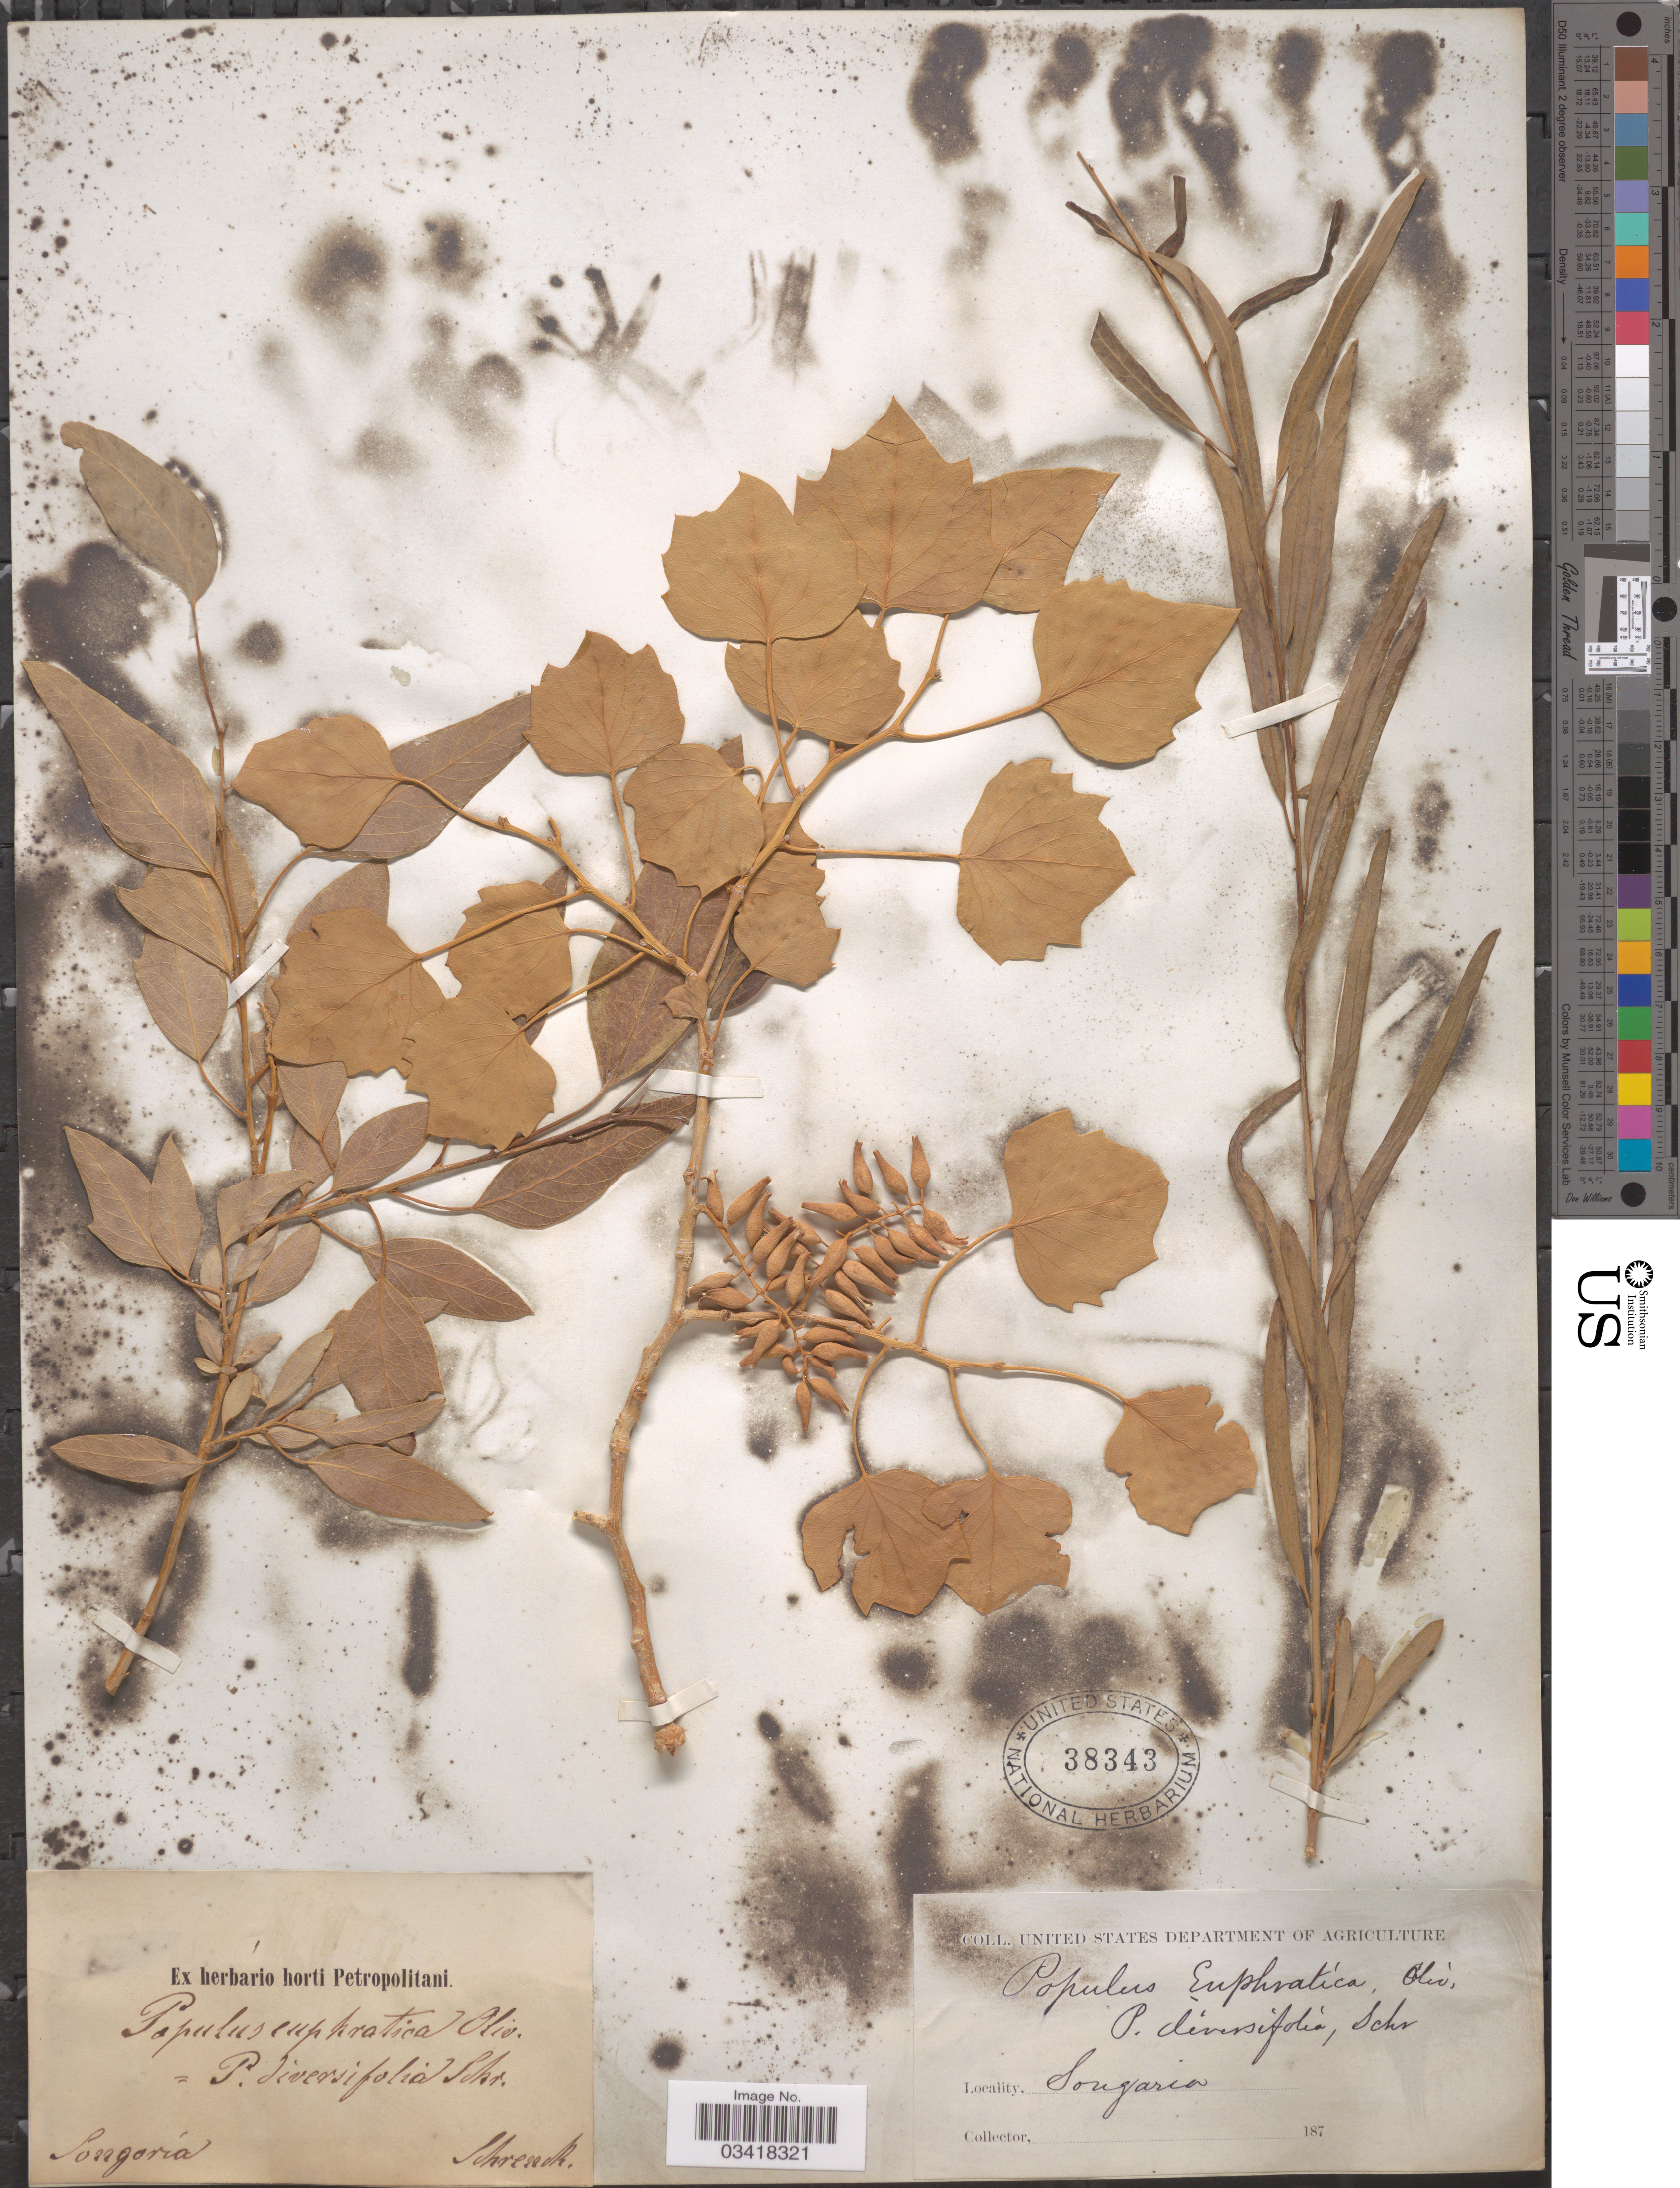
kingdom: Plantae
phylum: Tracheophyta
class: Magnoliopsida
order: Malpighiales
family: Salicaceae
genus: Populus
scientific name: Populus euphratica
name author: Oliv.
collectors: A.G. Schrenk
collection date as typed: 187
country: China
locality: Songaria.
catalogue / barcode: US 38343